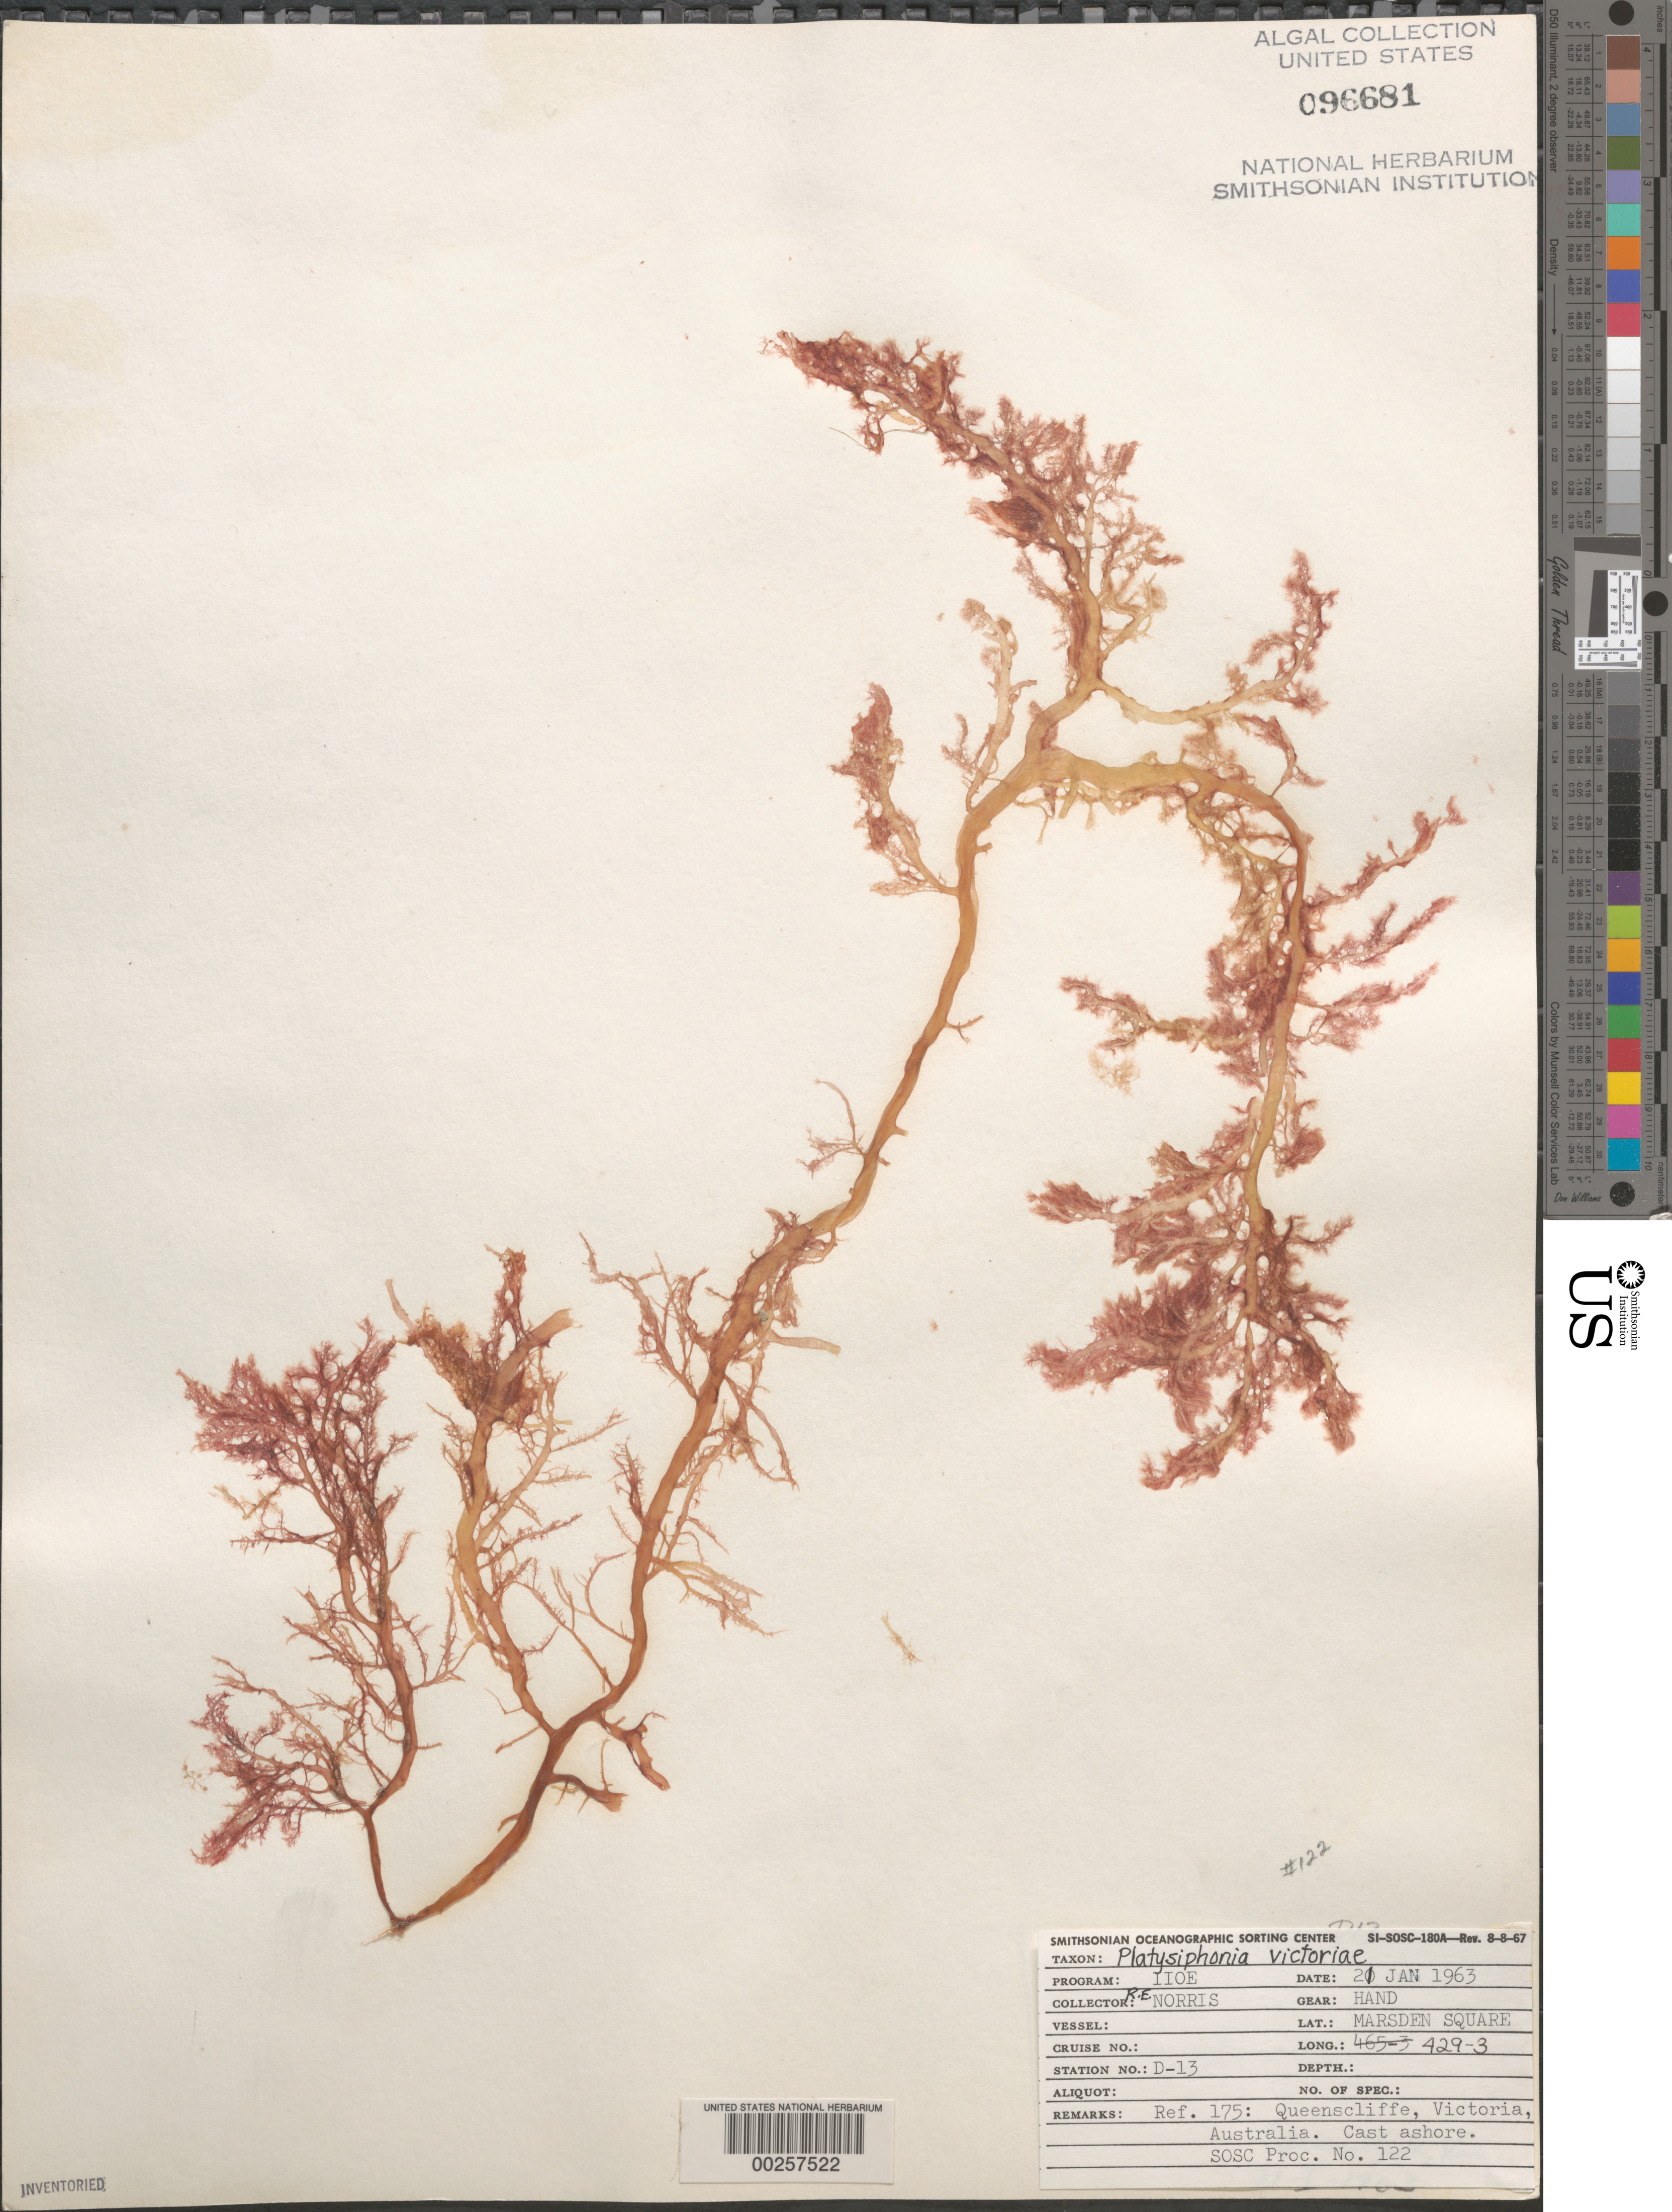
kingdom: Plantae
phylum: Rhodophyta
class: Florideophyceae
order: Ceramiales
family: Sarcomeniaceae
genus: Platysiphonia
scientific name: Platysiphonia victoriae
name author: (Harv. ex J. Agardh) Womersley & Shepley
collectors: R. E. Norris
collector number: Station D-13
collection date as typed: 21 Jan 1963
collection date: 1963-01-21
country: Australia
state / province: Victoria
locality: Queenscliffe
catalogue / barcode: US 96681